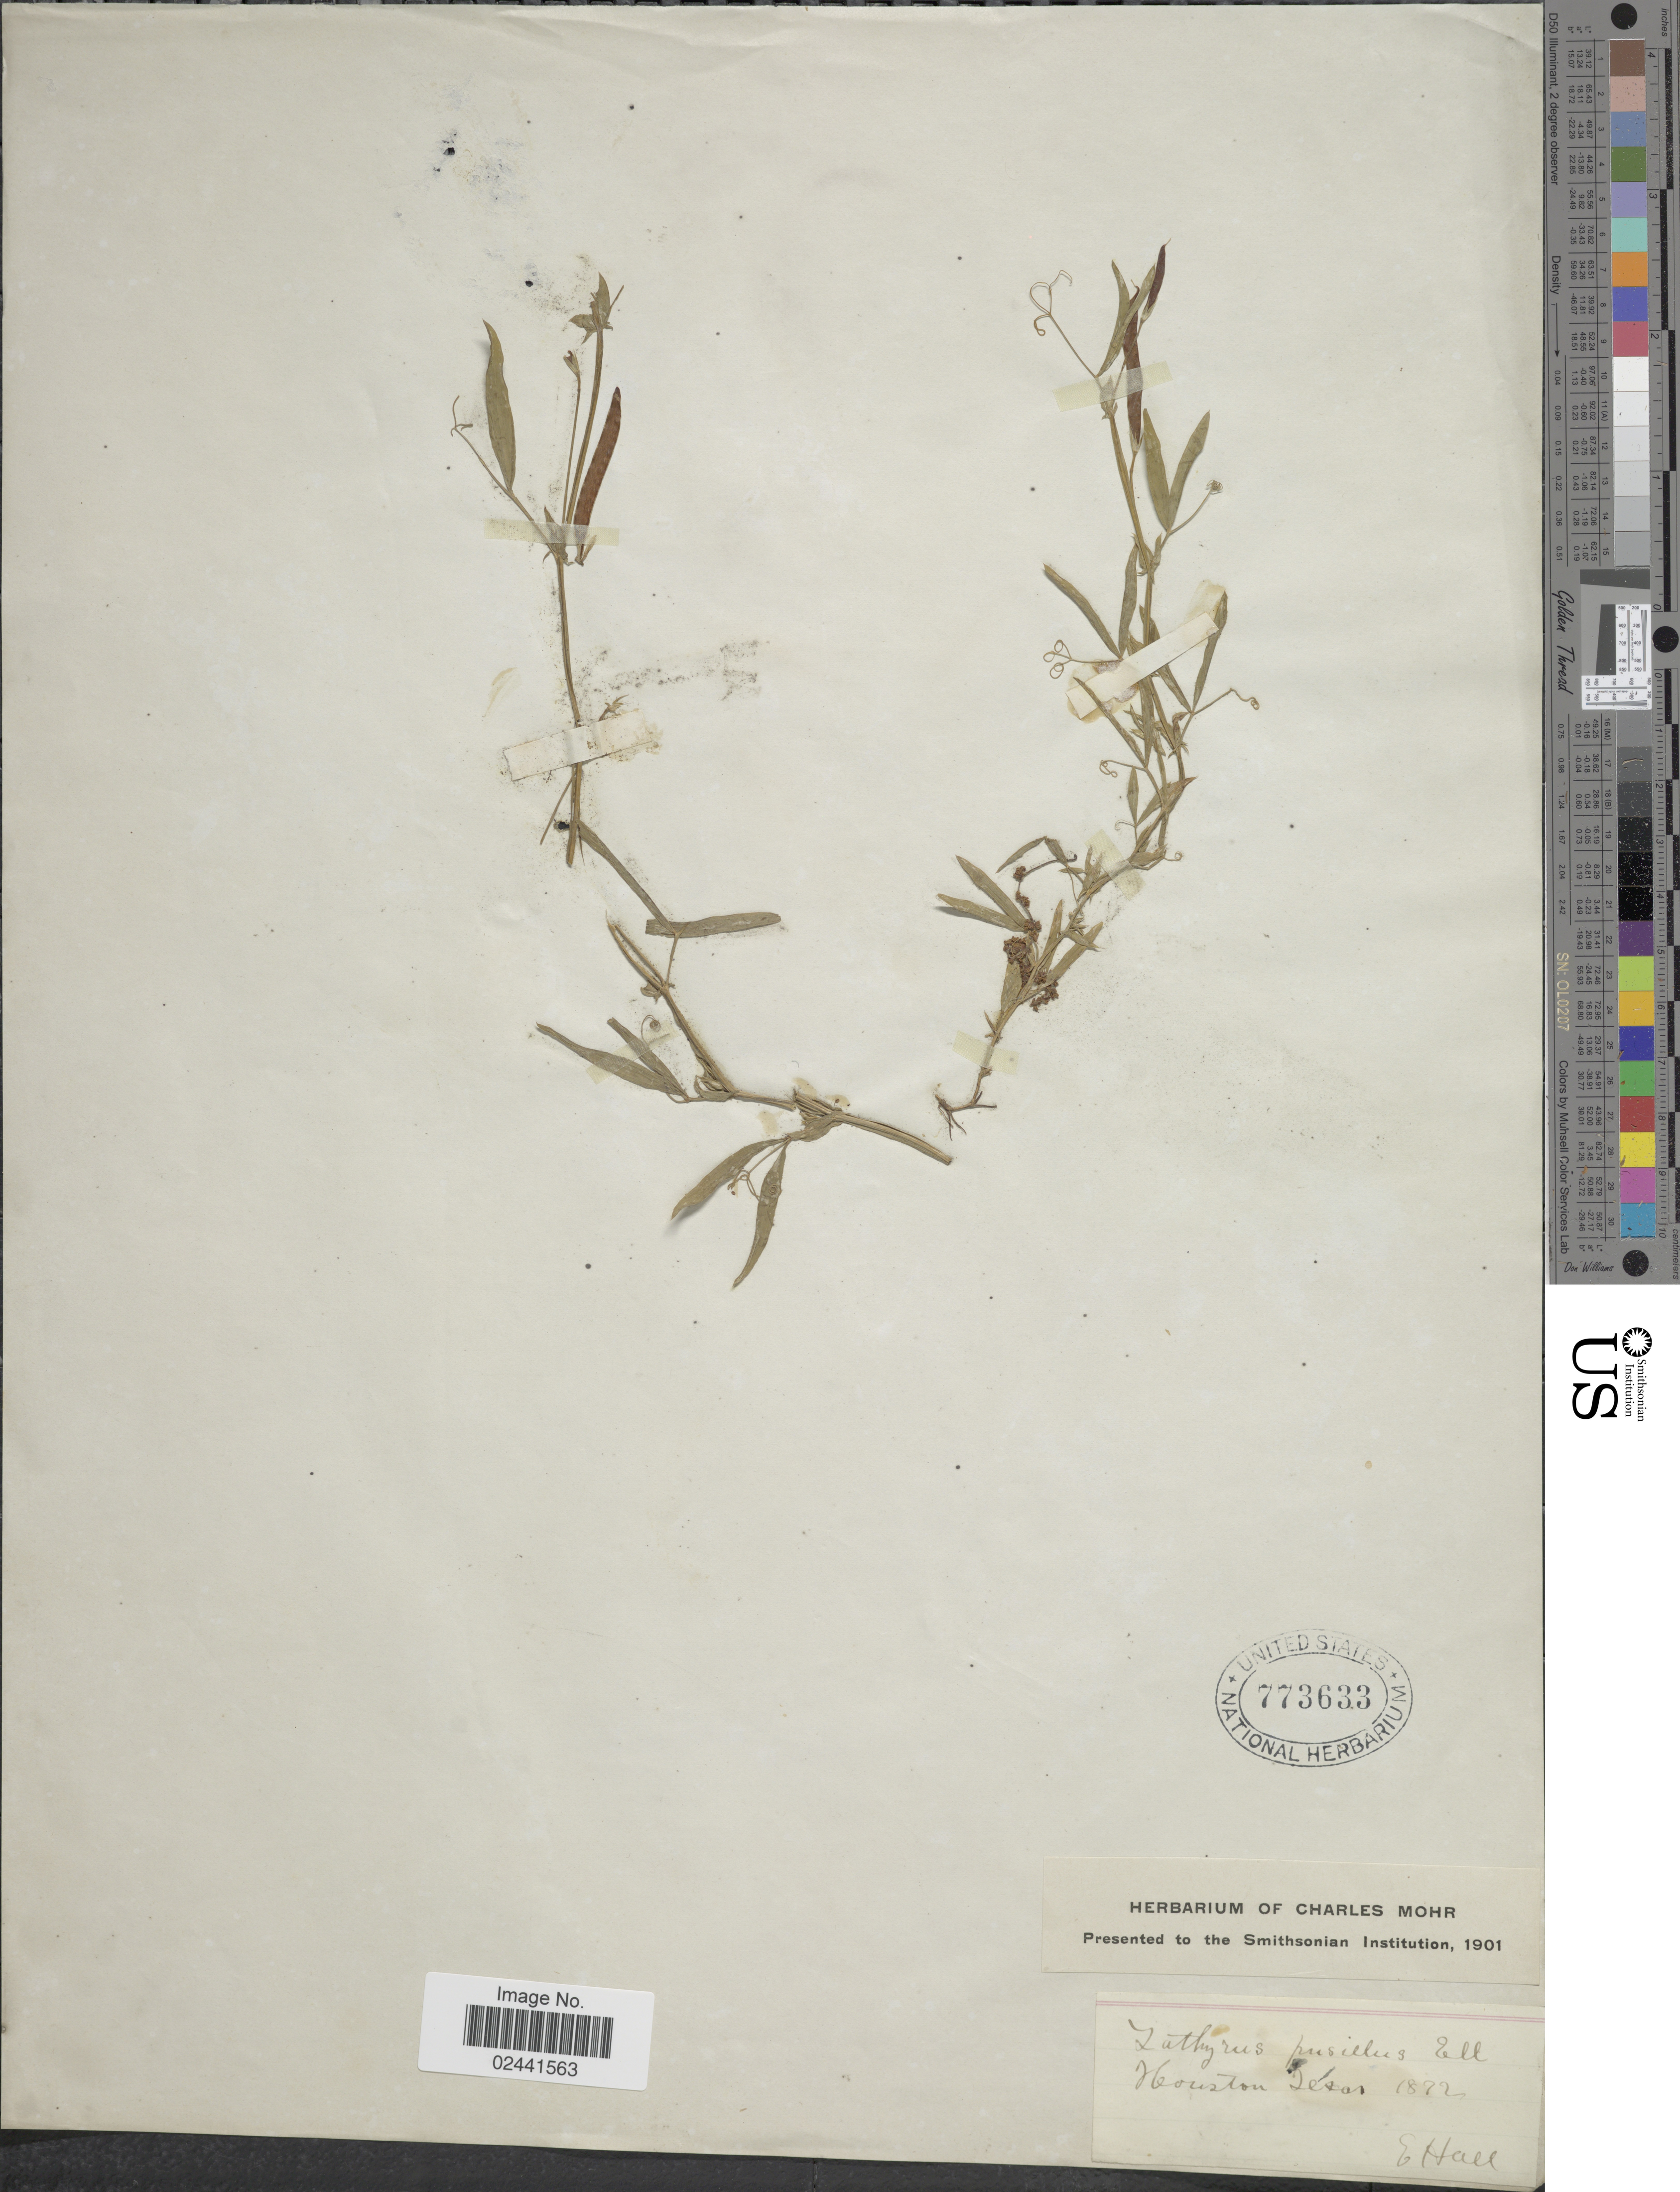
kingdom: Plantae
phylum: Tracheophyta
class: Magnoliopsida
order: Fabales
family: Fabaceae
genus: Lathyrus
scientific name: Lathyrus pusillus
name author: Elliott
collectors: E. Hall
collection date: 1872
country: United States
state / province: Texas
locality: Houston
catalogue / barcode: US 773633